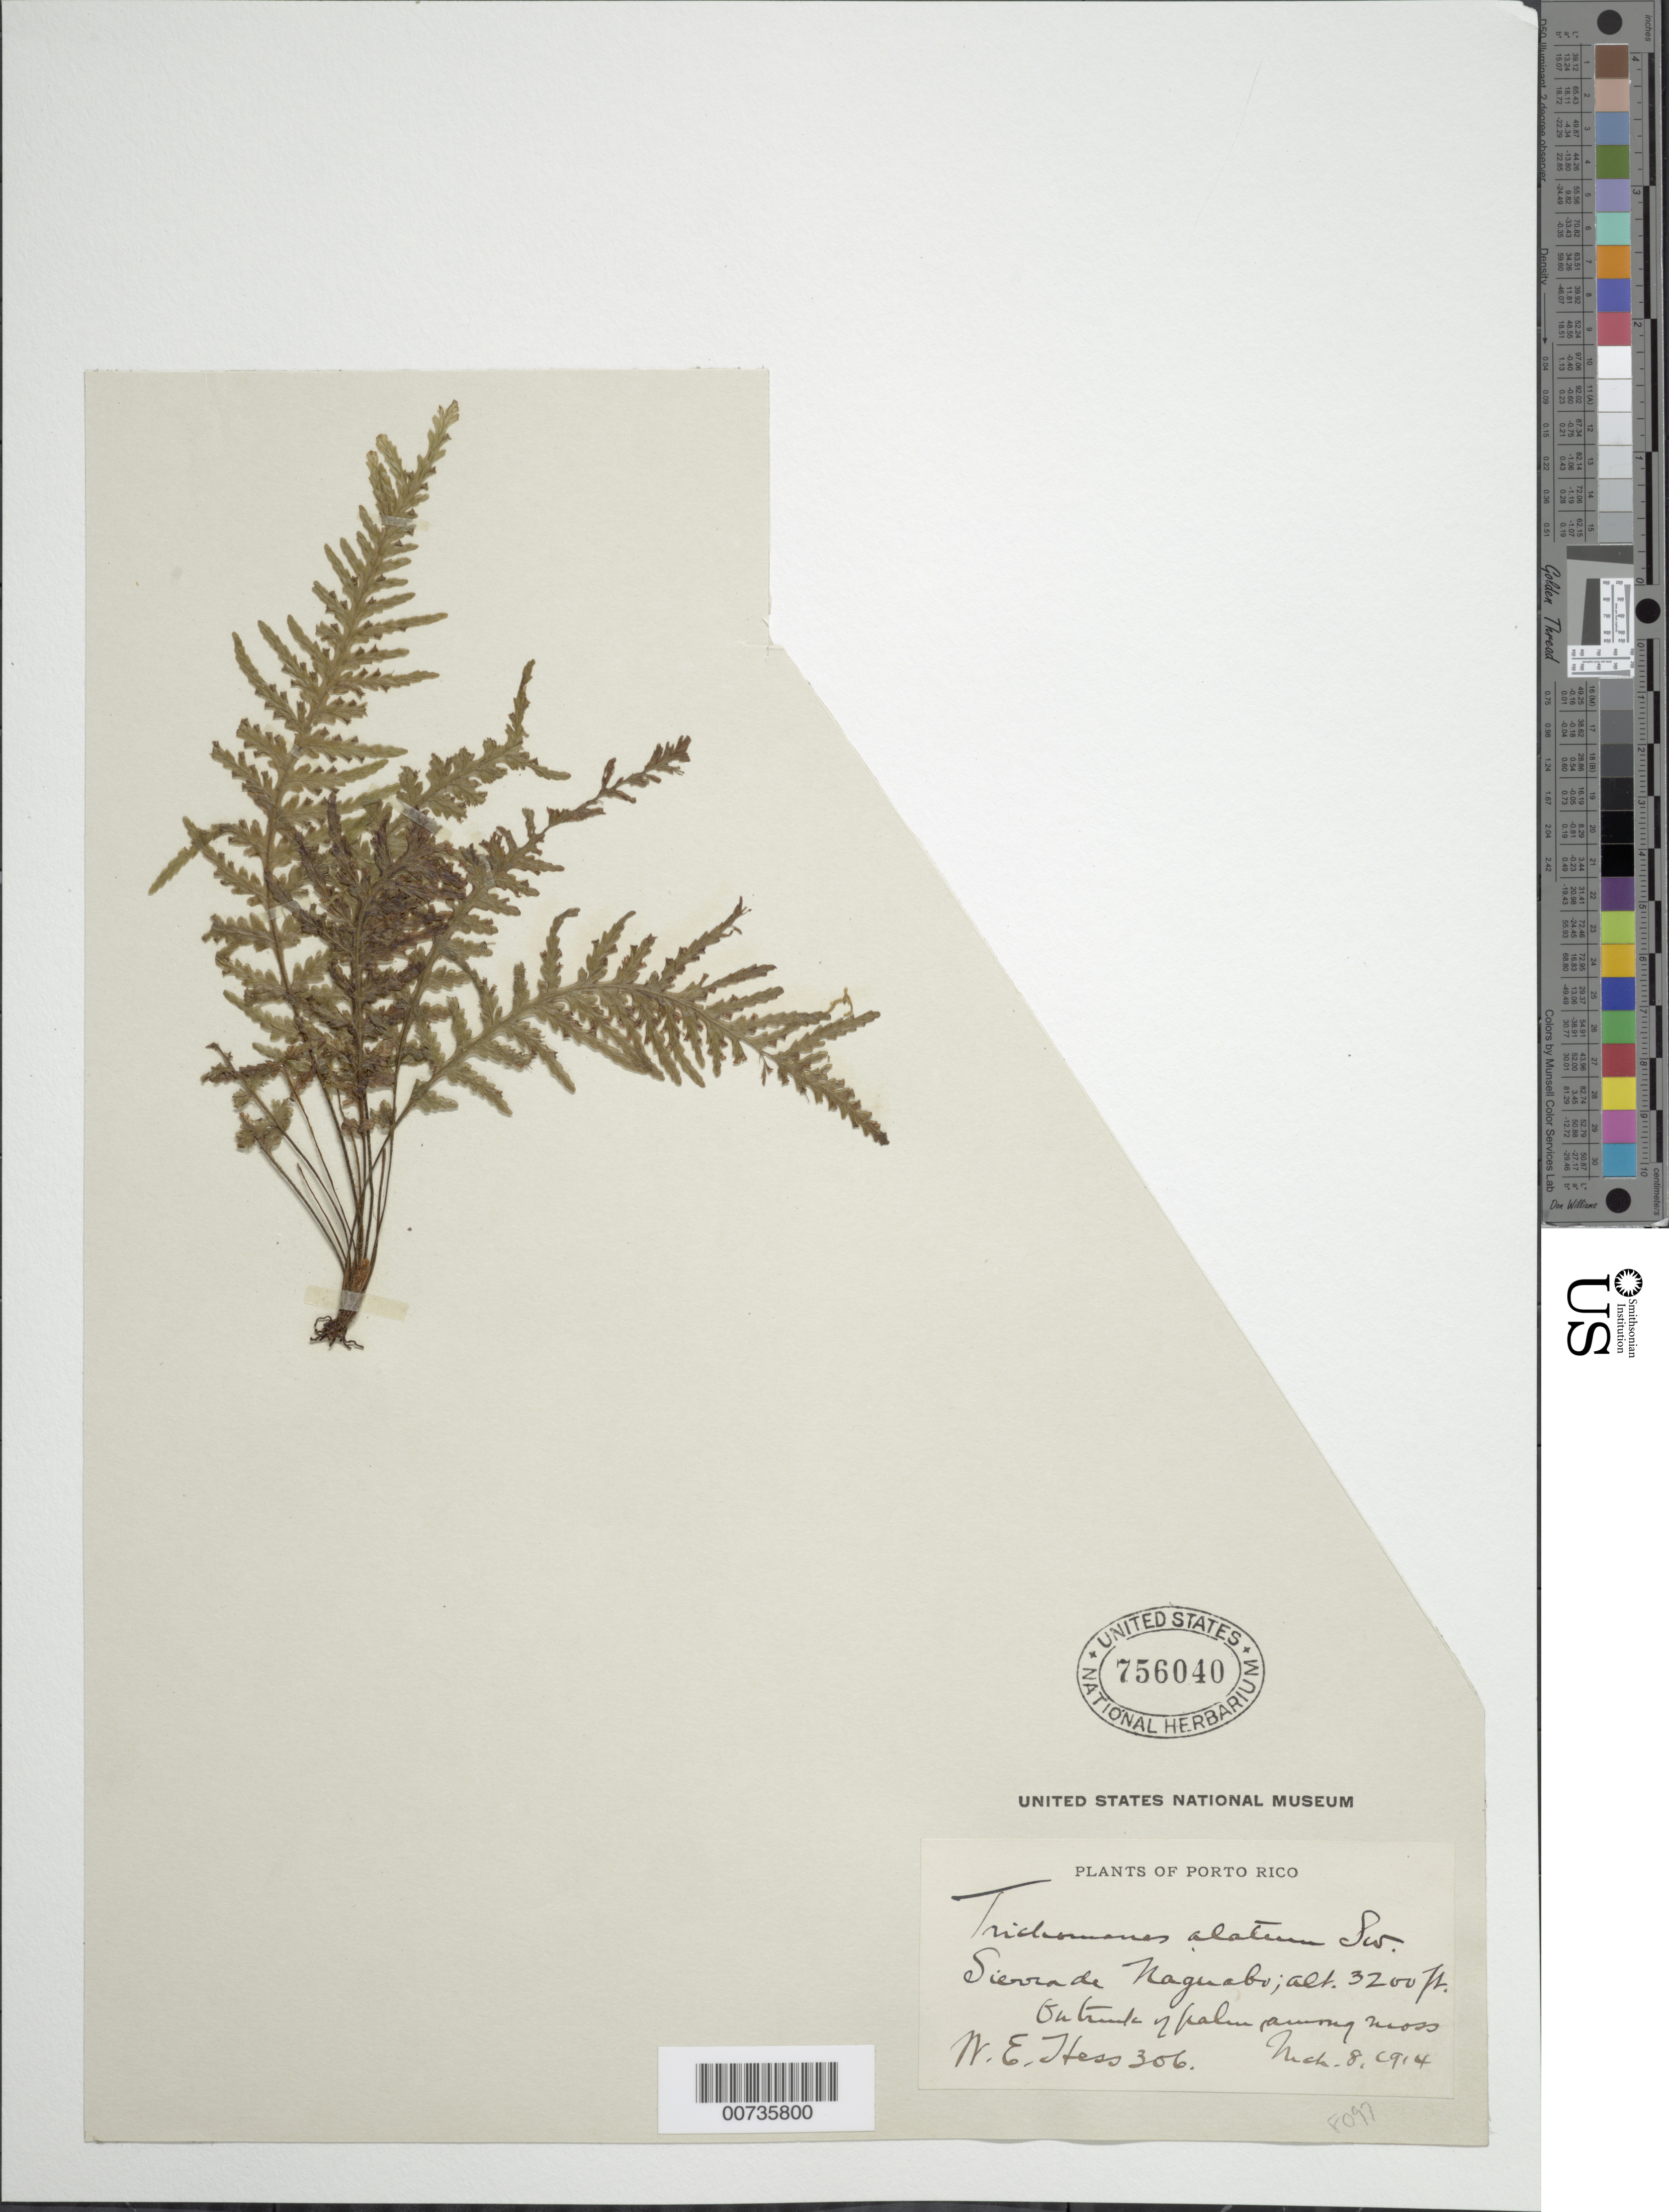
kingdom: Plantae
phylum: Tracheophyta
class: Polypodiopsida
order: Hymenophyllales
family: Hymenophyllaceae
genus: Trichomanes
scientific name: Trichomanes alatum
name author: Sw.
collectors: W. Hess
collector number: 306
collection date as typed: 08 Mar 1914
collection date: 1914-03-08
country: Puerto Rico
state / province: Naguabo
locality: Sierra de Naguabo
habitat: On trunk of palm among moss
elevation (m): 975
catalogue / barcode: US 756040